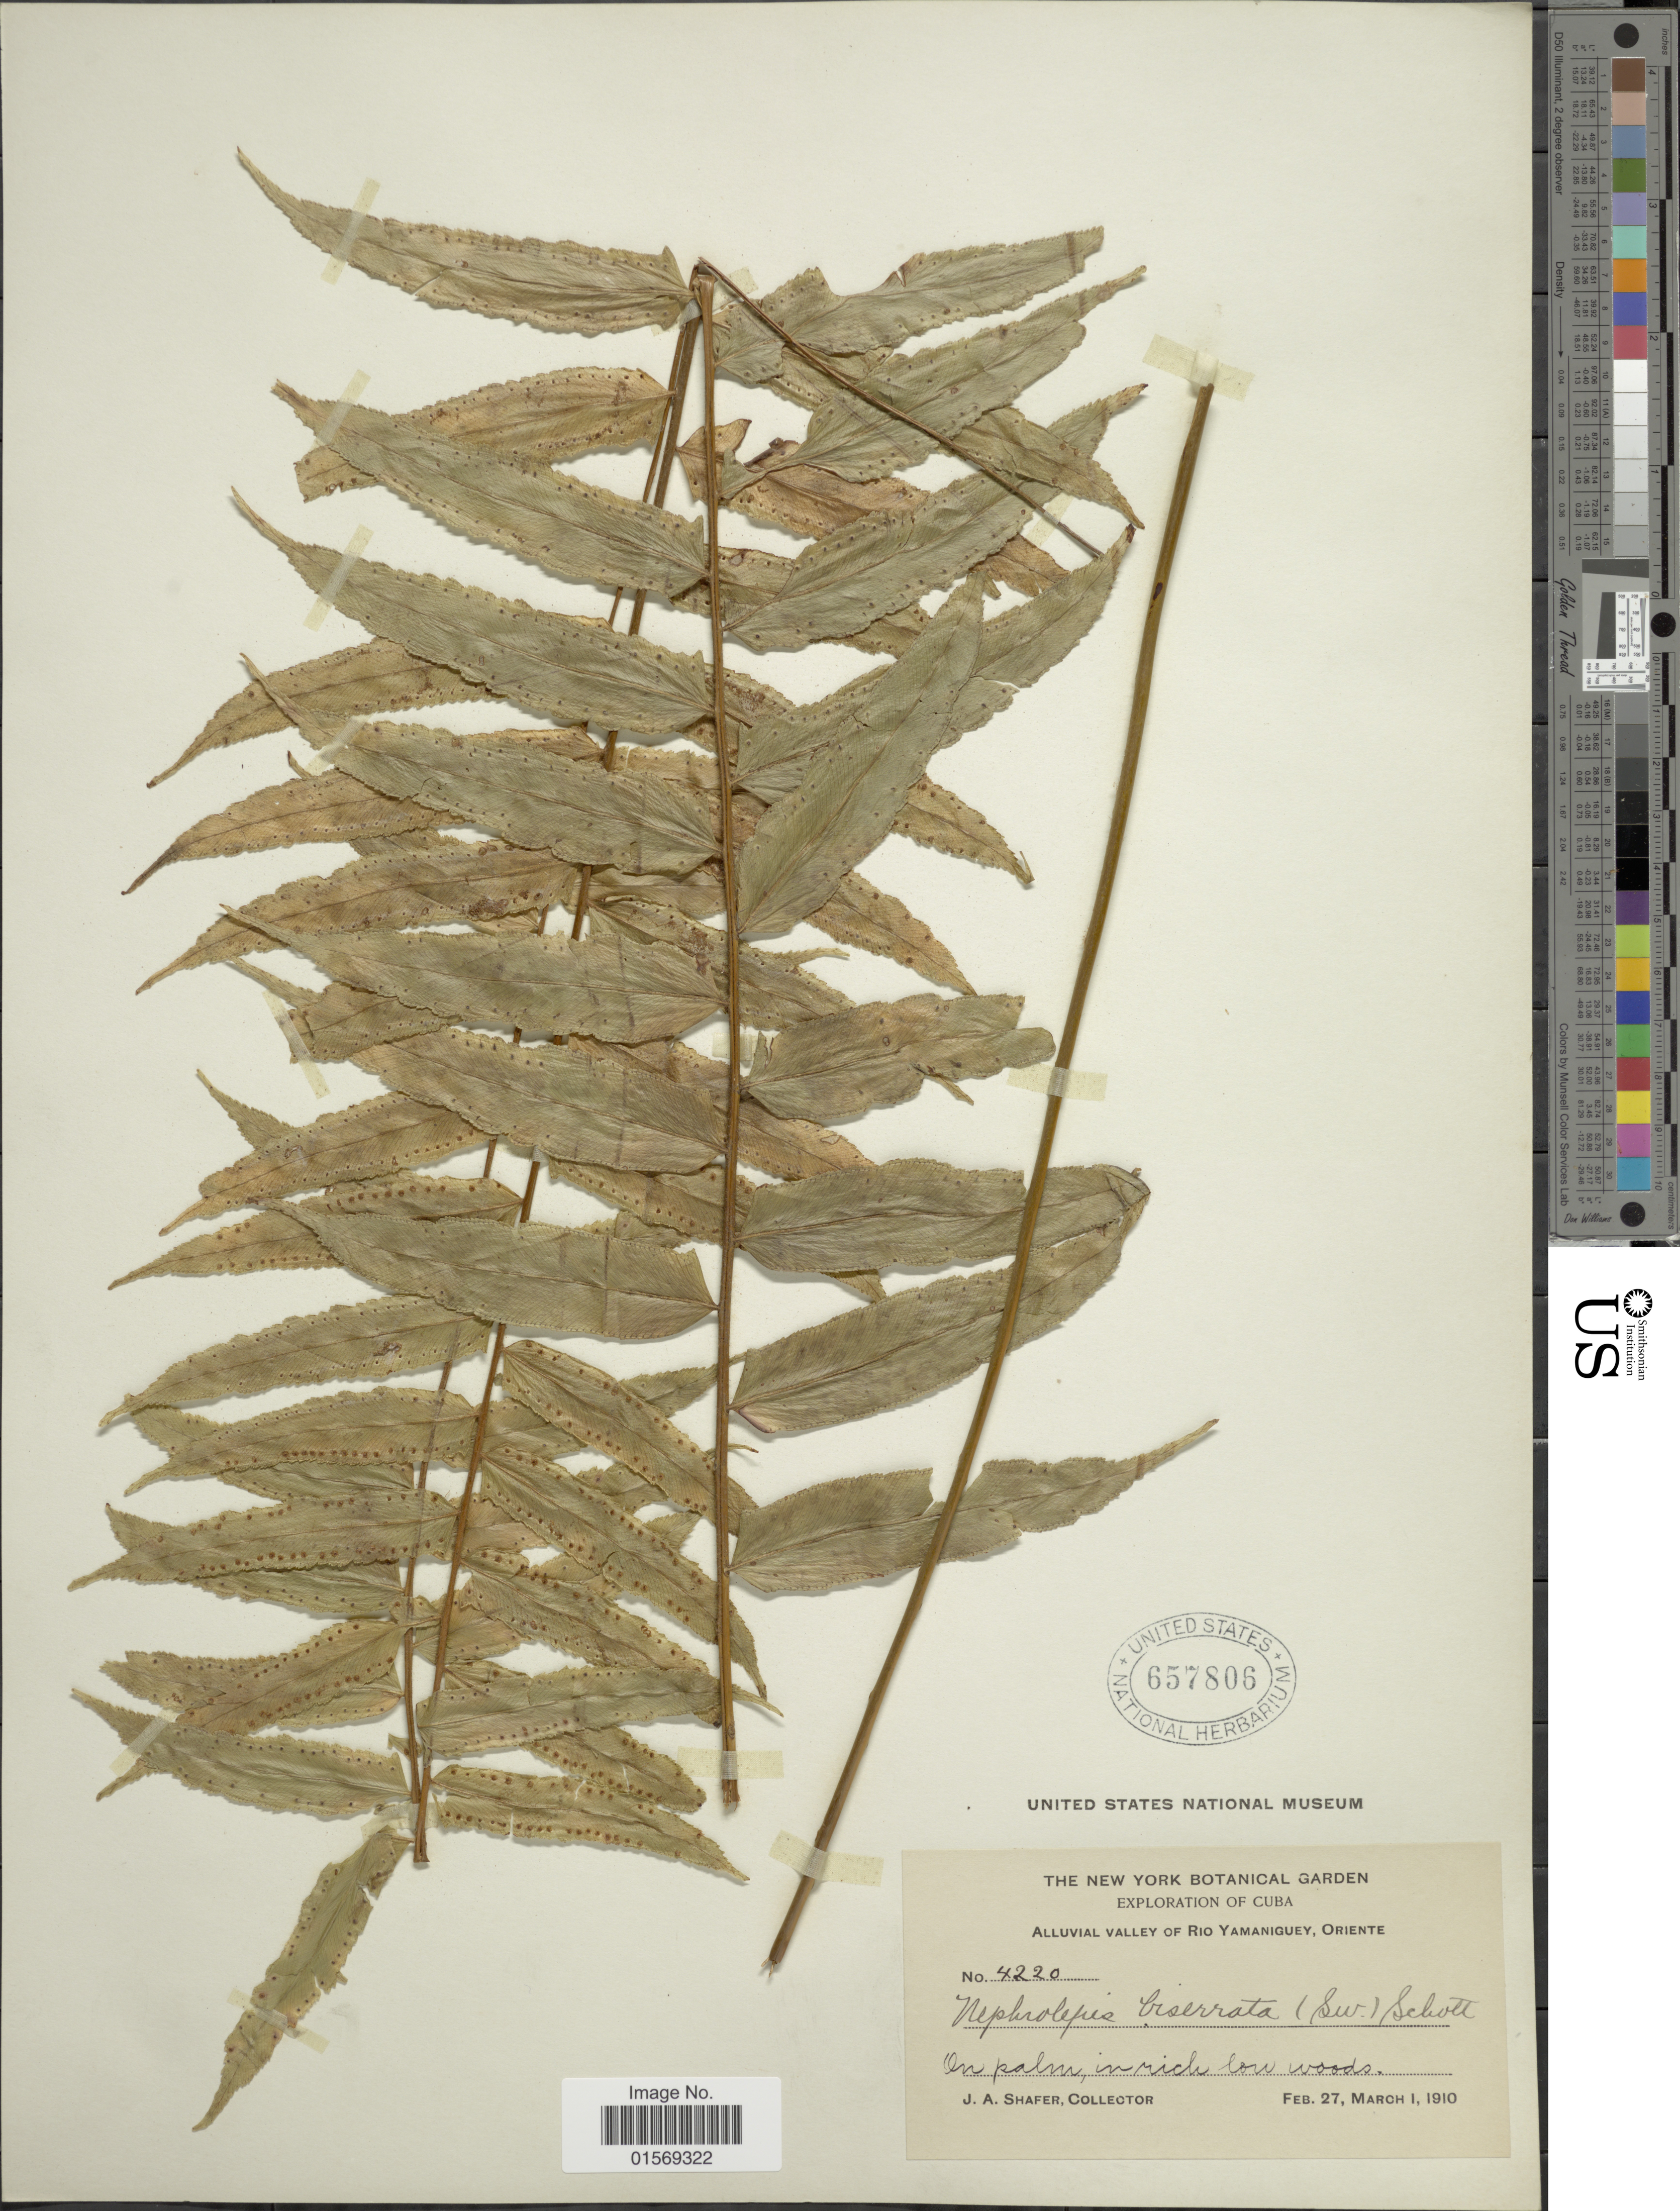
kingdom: Plantae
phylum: Tracheophyta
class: Polypodiopsida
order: Polypodiales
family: Nephrolepidaceae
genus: Nephrolepis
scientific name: Nephrolepis biserrata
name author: (Sw.) Schott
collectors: J. A. Shafer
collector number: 4220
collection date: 1910-02-27/1910-03-01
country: Cuba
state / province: Oriente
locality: Cuba, Alluvual Valley of Rio Yamaniguey, Oriente.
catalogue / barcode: US 657806